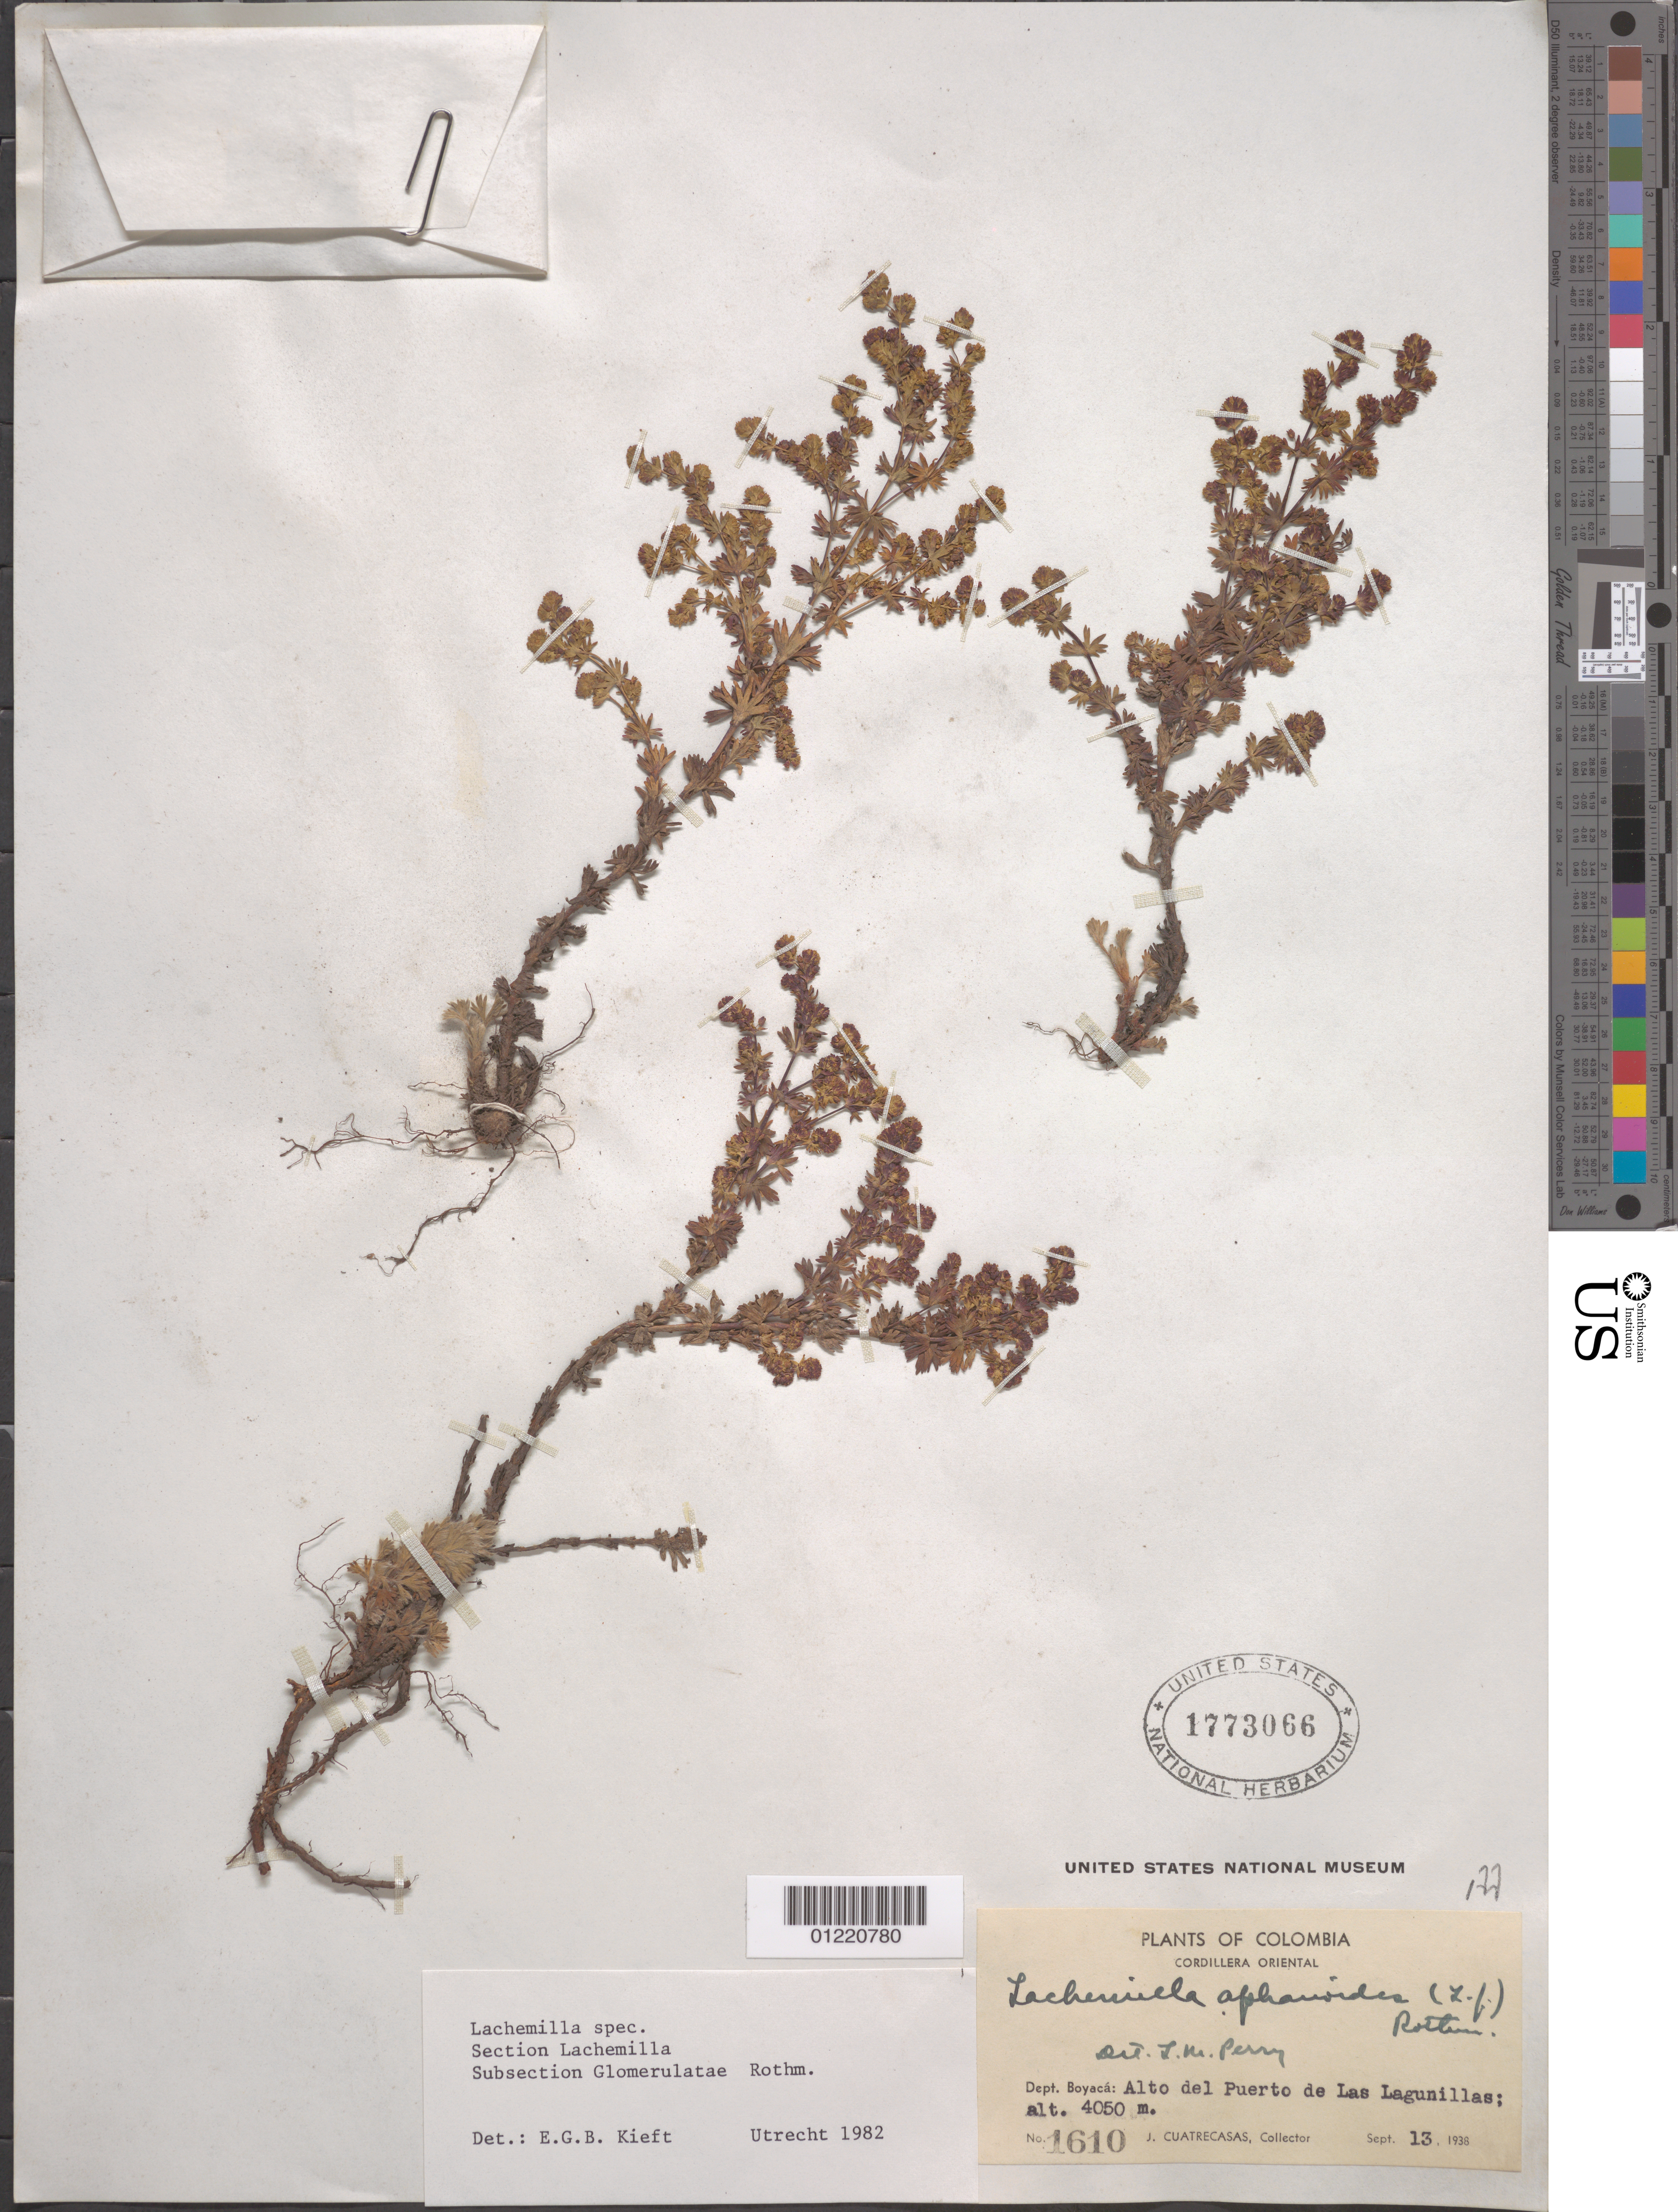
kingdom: Plantae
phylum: Tracheophyta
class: Magnoliopsida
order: Rosales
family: Rosaceae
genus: Lachemilla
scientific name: Lachemilla sp.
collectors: J. Cuatrecasas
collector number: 1610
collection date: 1938-09-13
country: Colombia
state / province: Boyacá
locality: Alto del Puerto de Las Lagunillas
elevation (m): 4050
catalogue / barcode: US 1773066